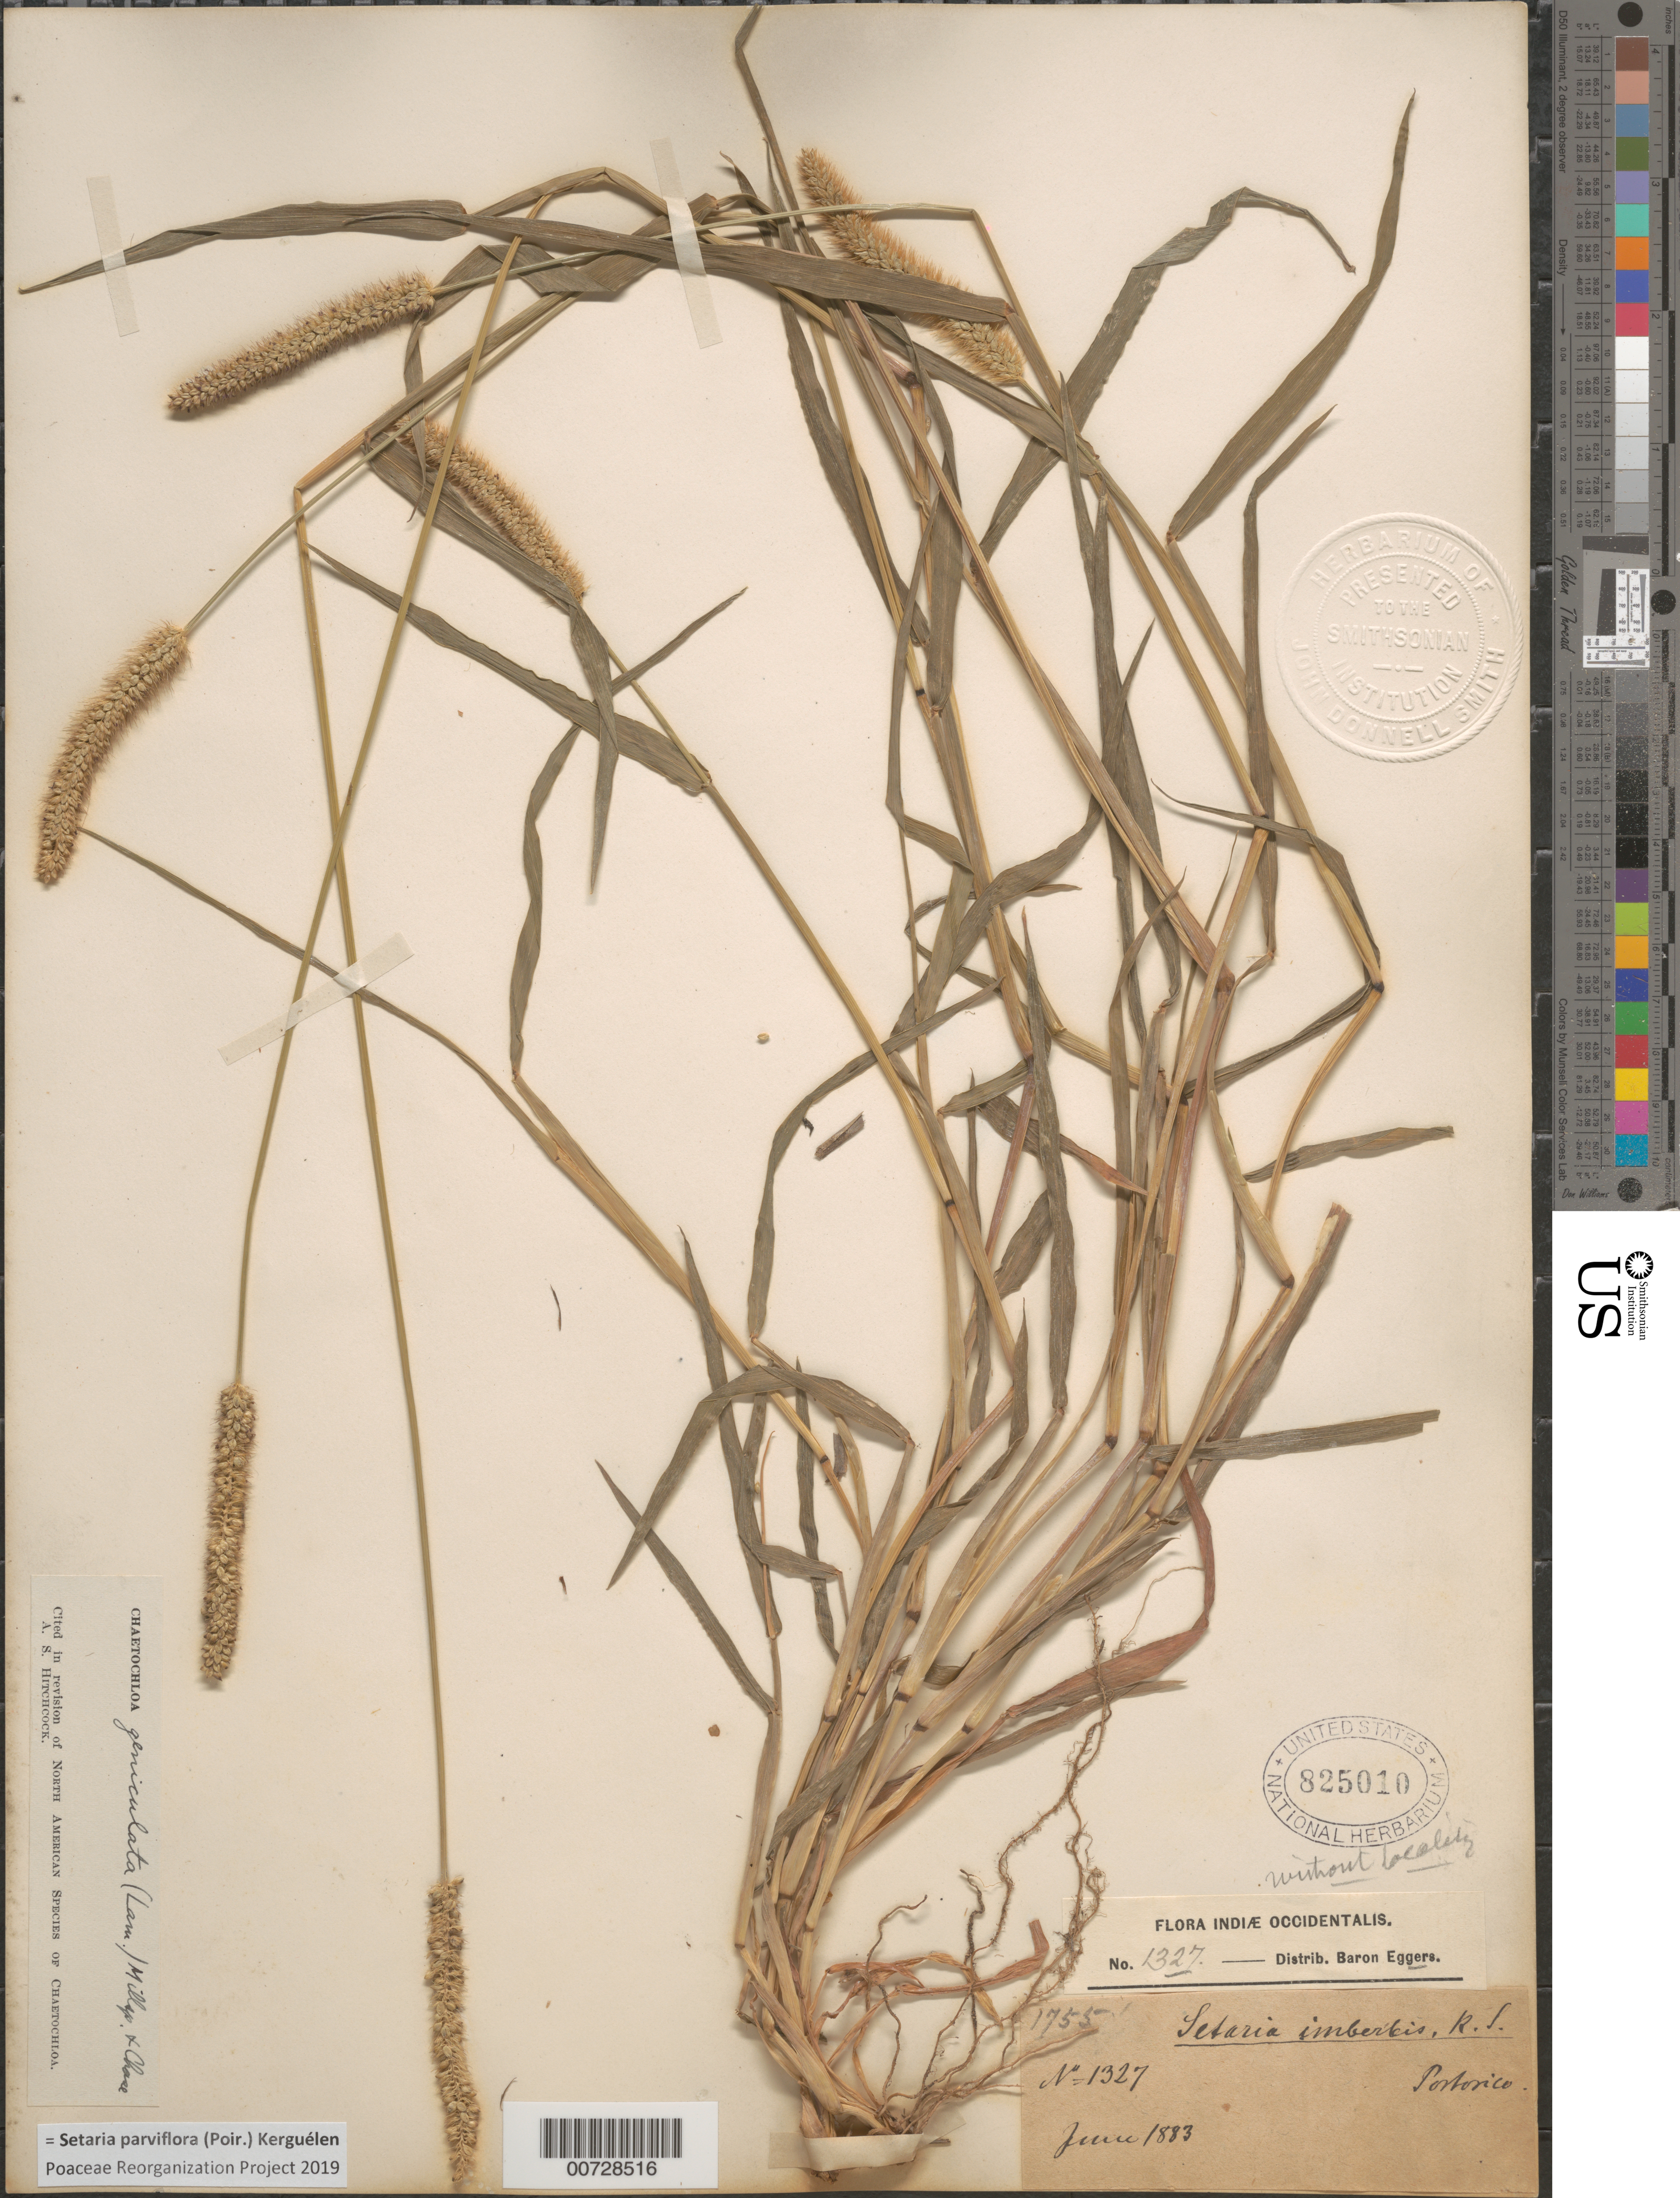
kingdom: Plantae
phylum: Tracheophyta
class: Liliopsida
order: Poales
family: Poaceae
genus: Setaria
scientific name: Setaria parviflora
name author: (Poir.) Kerguélen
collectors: H. F. A. von Eggers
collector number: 1327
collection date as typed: Jun 1883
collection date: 1883-06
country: Puerto Rico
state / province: Luquillo (?)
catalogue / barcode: US 825010